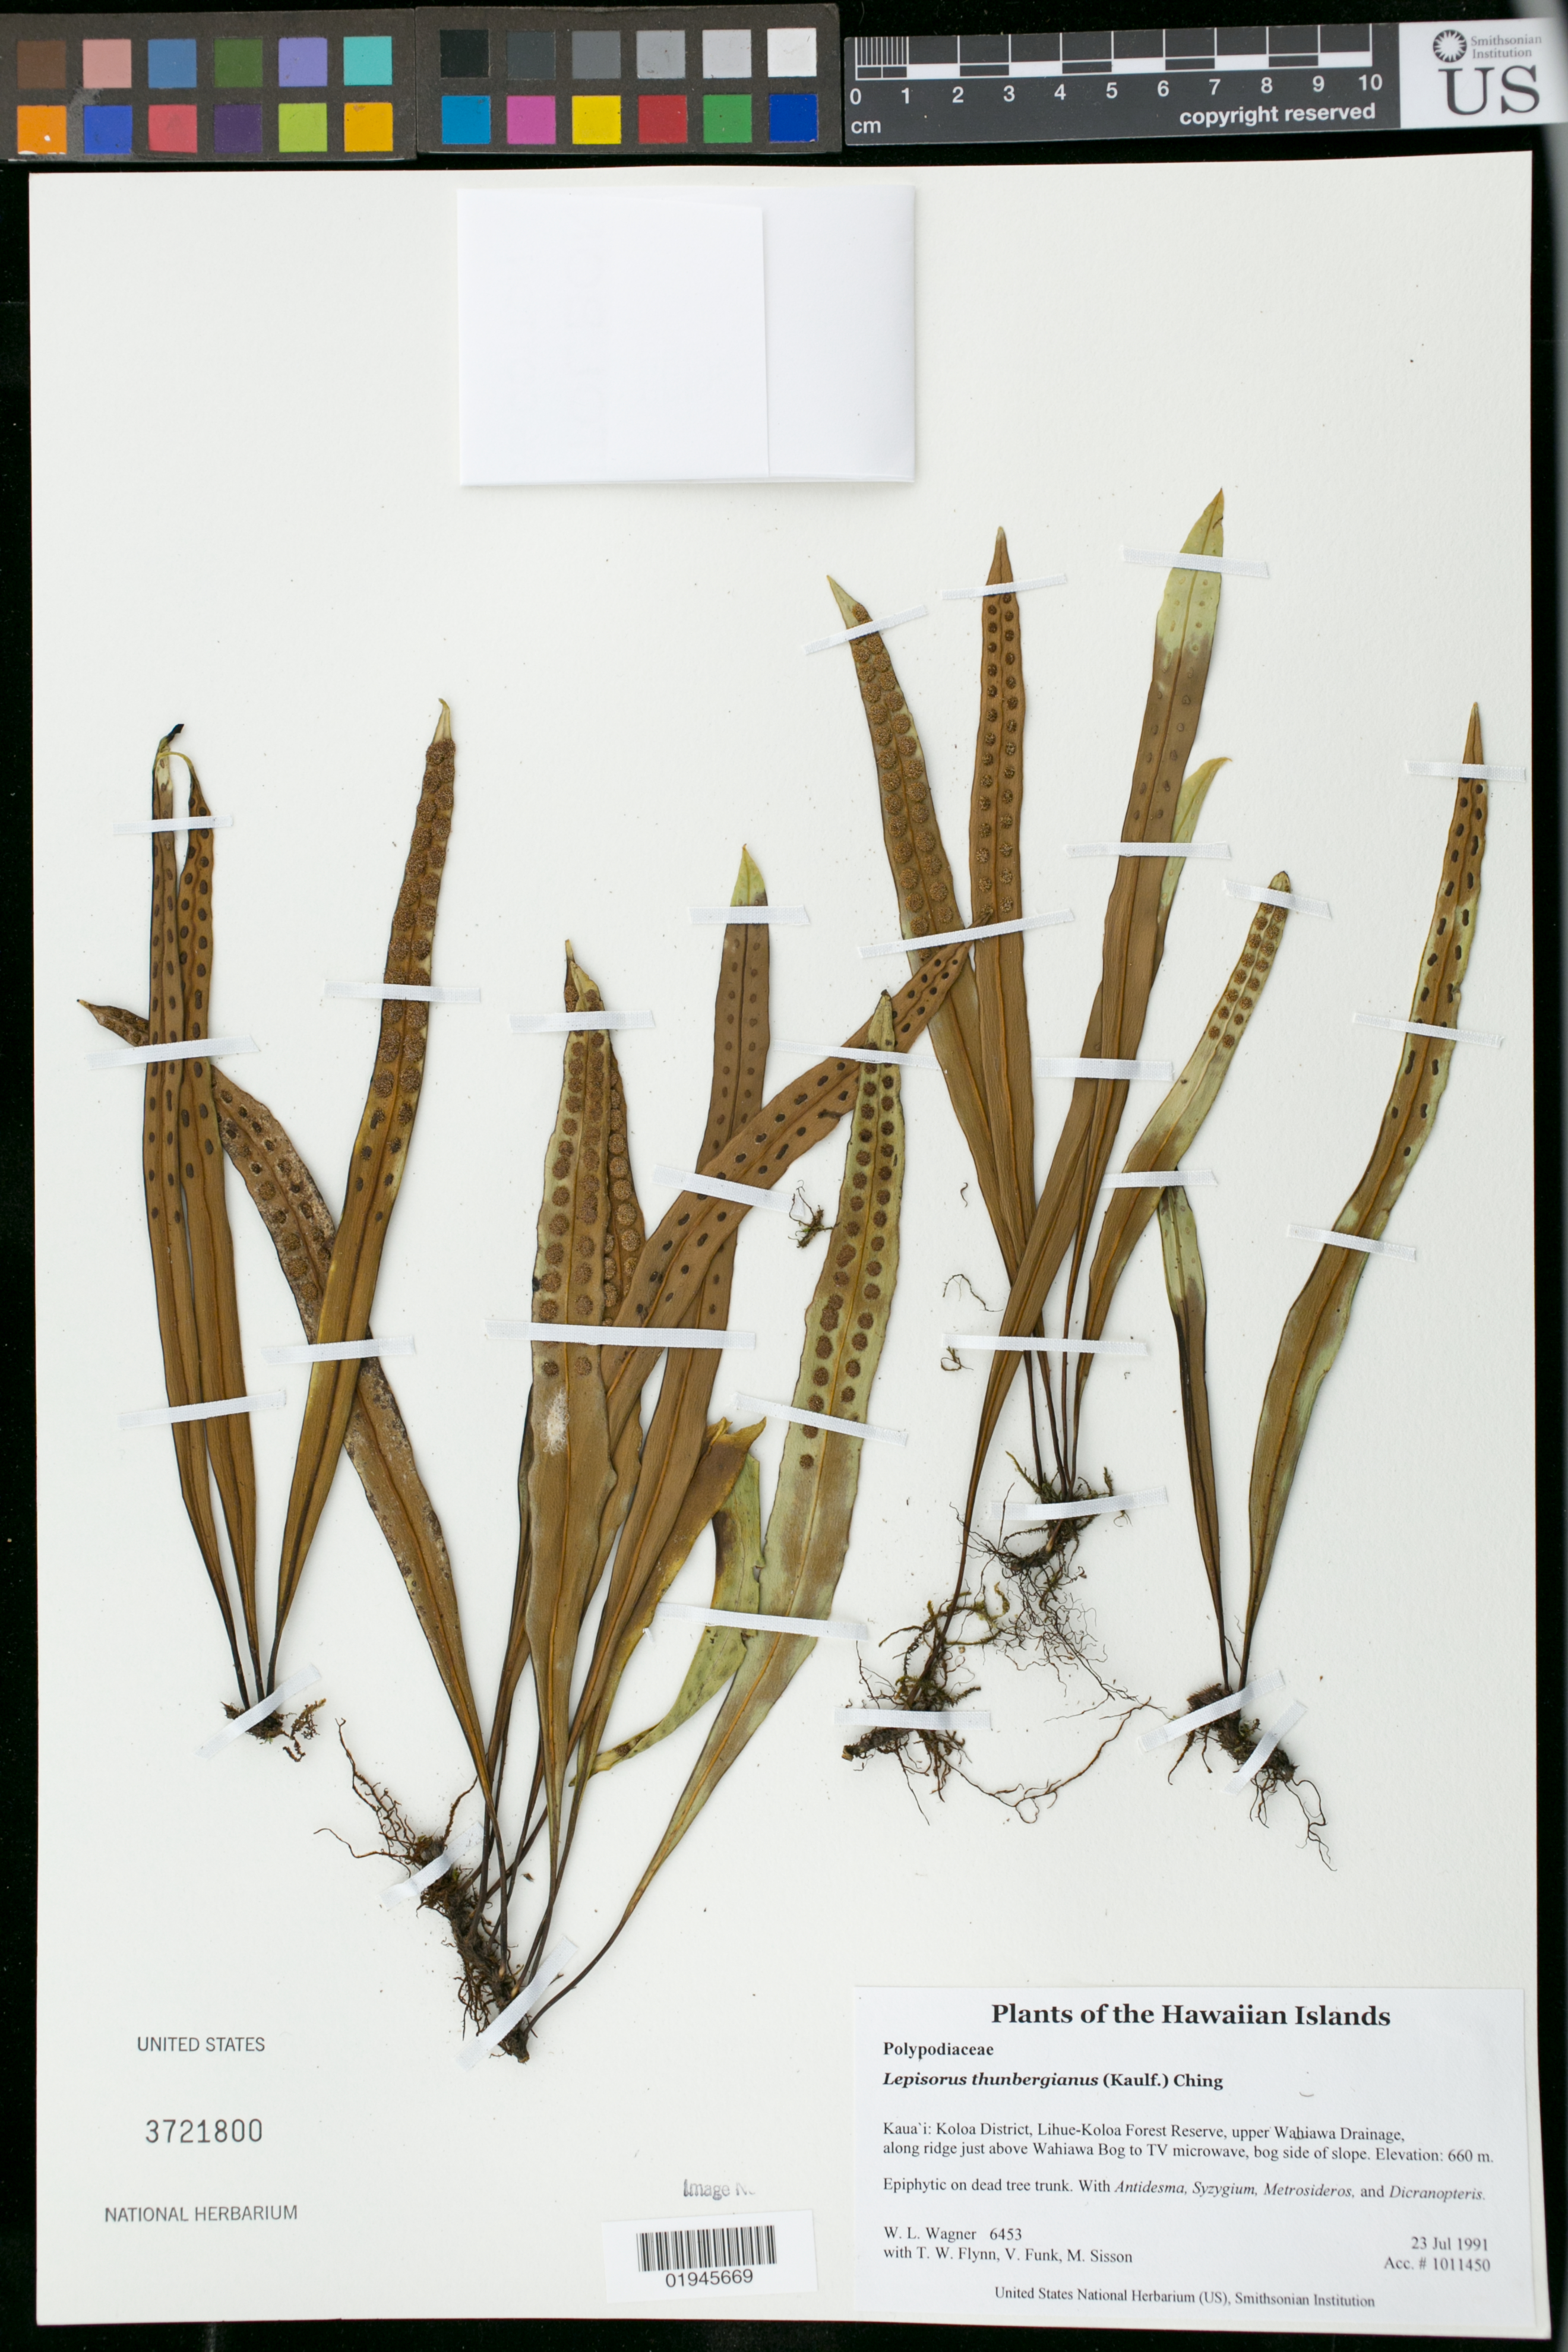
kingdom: Plantae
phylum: Tracheophyta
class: Polypodiopsida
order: Polypodiales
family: Polypodiaceae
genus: Lepisorus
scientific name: Lepisorus thunbergianus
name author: (Kaulf.) Ching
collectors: W. L. Wagner, T. W. Flynn, V. Funk & M. Sisson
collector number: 6453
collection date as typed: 23 Jul 1991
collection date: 1991-07-23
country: United States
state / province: Hawaii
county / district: Kauai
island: Kaua'i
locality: Koloa District, Lihue-Koloa Forest Reserve, upper Wahiawa Drainage, along ridge just above Wahiawa Bog to TV microwave, bog side of slope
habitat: Boggy slope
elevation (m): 660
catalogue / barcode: US 3721800